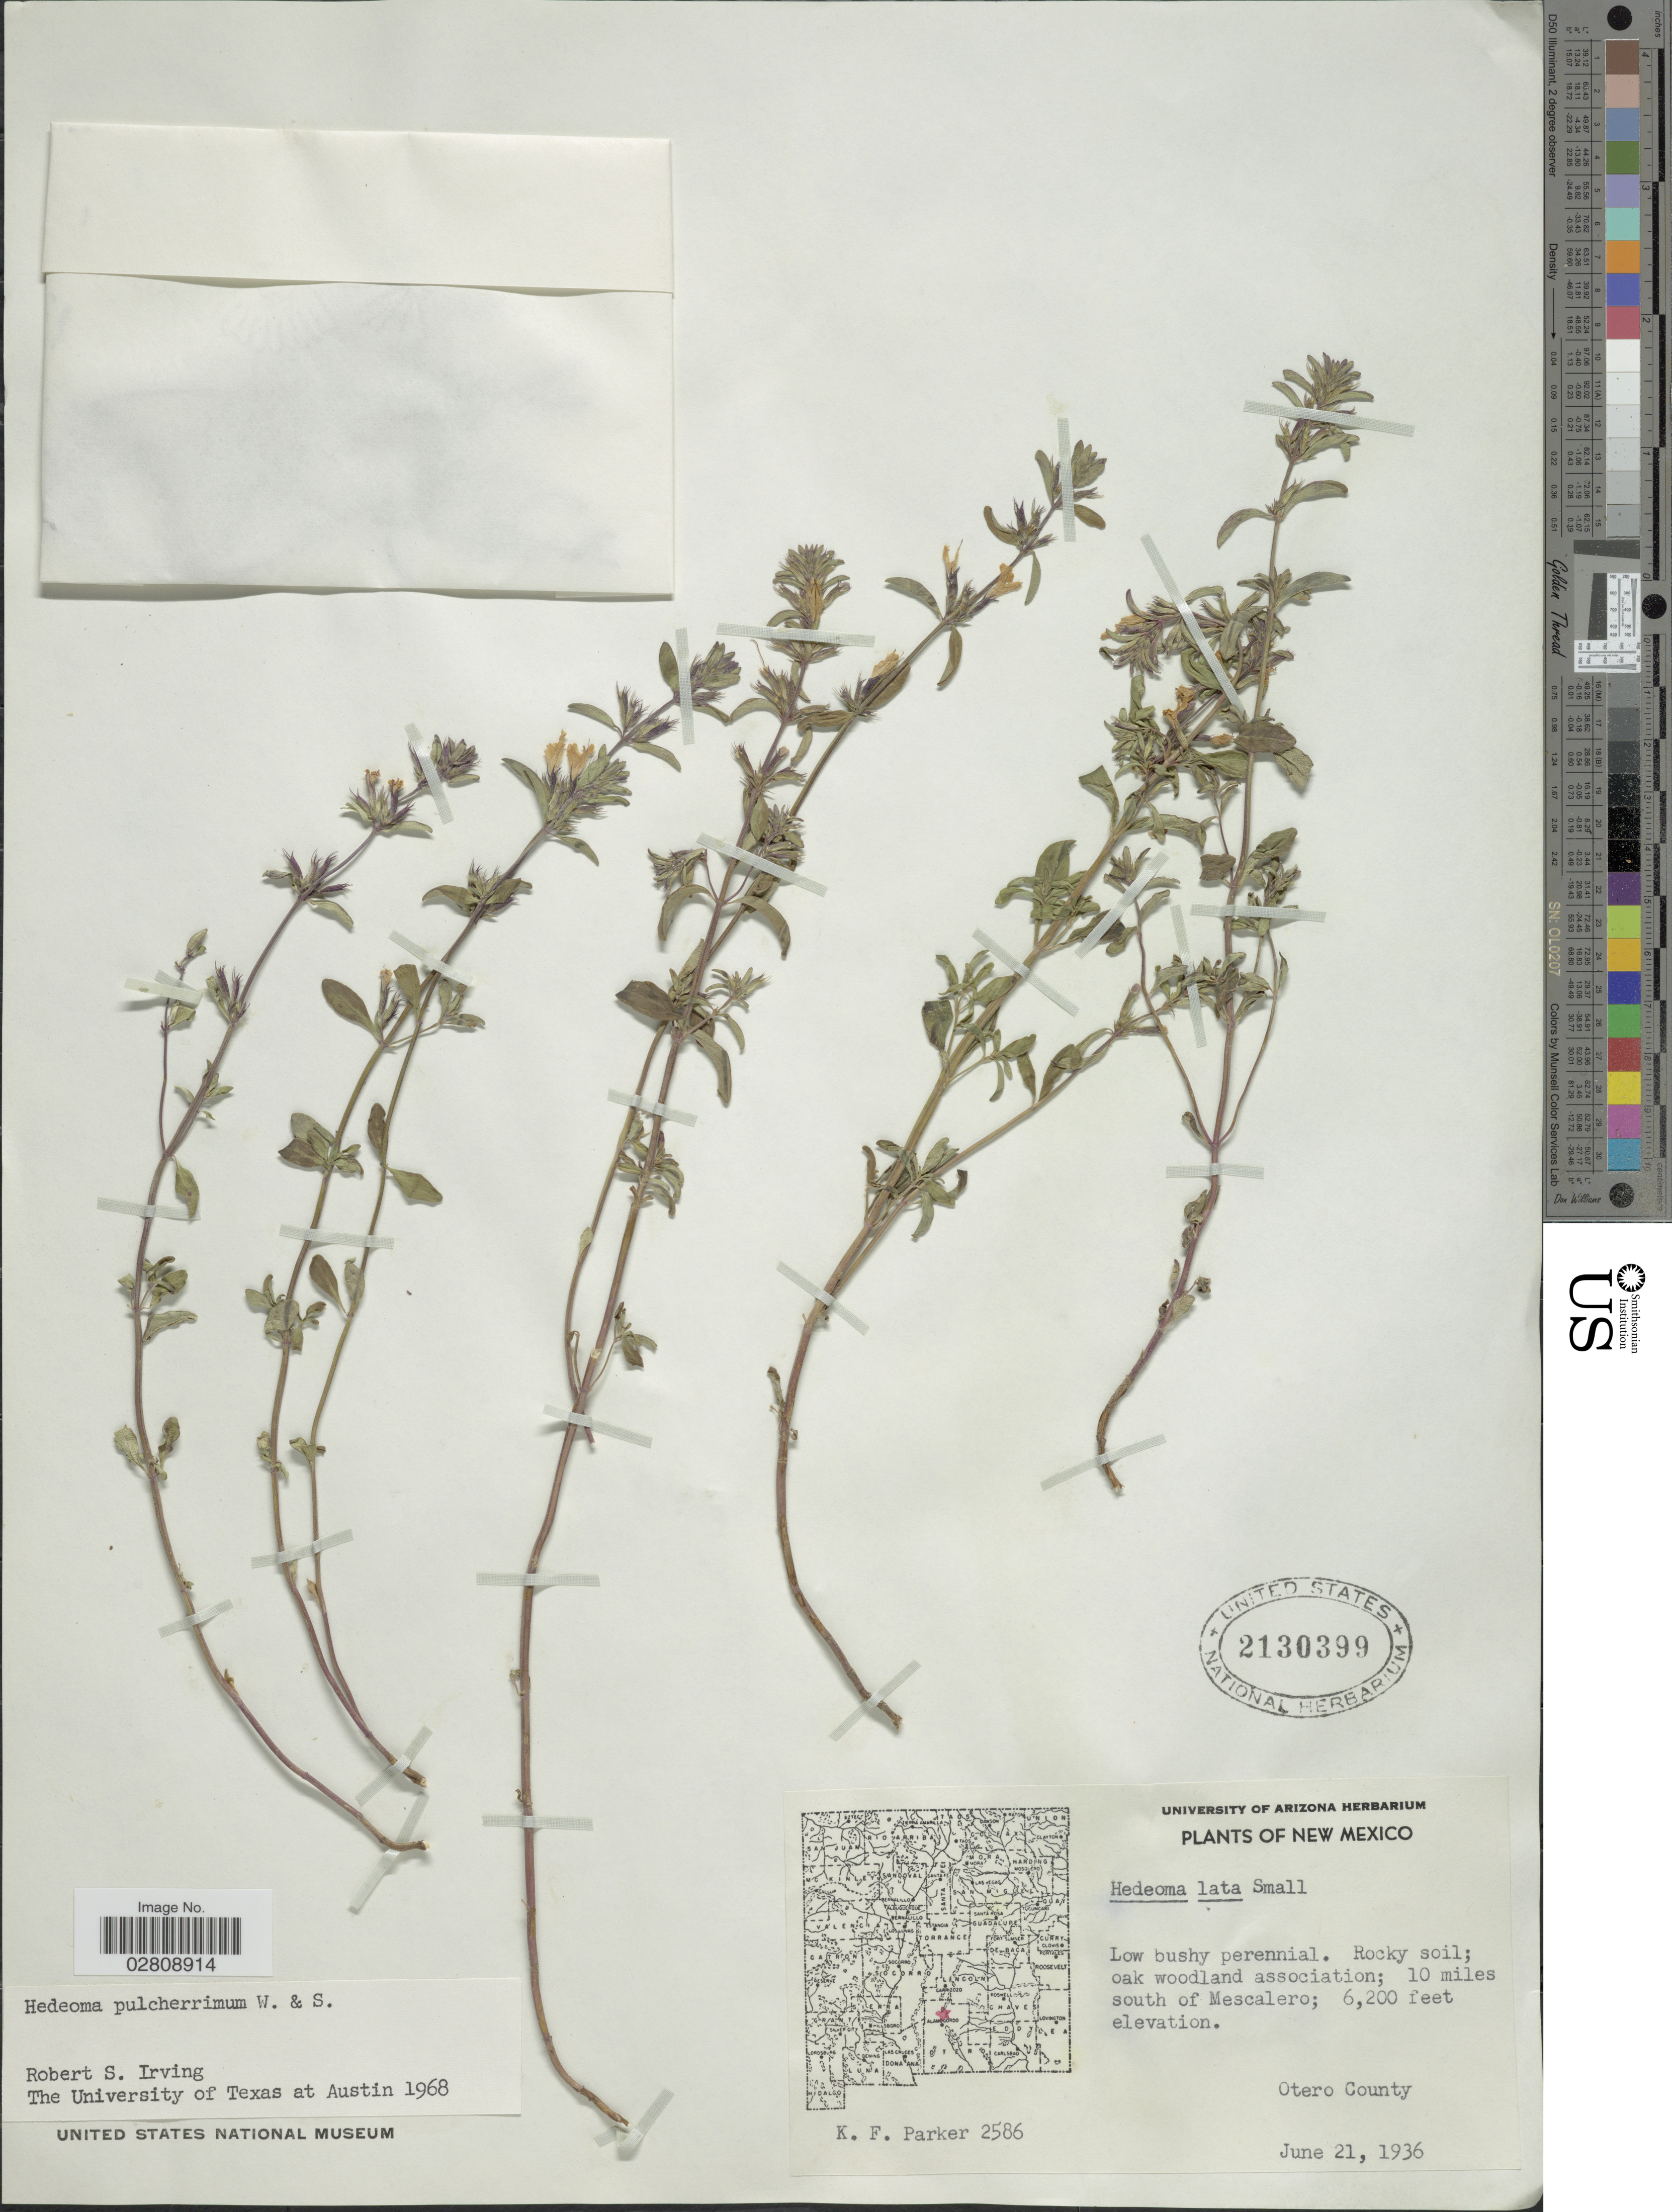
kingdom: Plantae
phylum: Tracheophyta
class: Magnoliopsida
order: Lamiales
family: Lamiaceae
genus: Hedeoma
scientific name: Hedeoma pulcherrima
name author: Wooton & Standl.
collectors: K. F. Parker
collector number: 2586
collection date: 1936-06-21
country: United States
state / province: New Mexico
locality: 10 miles south of Mescalero. Otero County.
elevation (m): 1890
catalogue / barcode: US 2130399